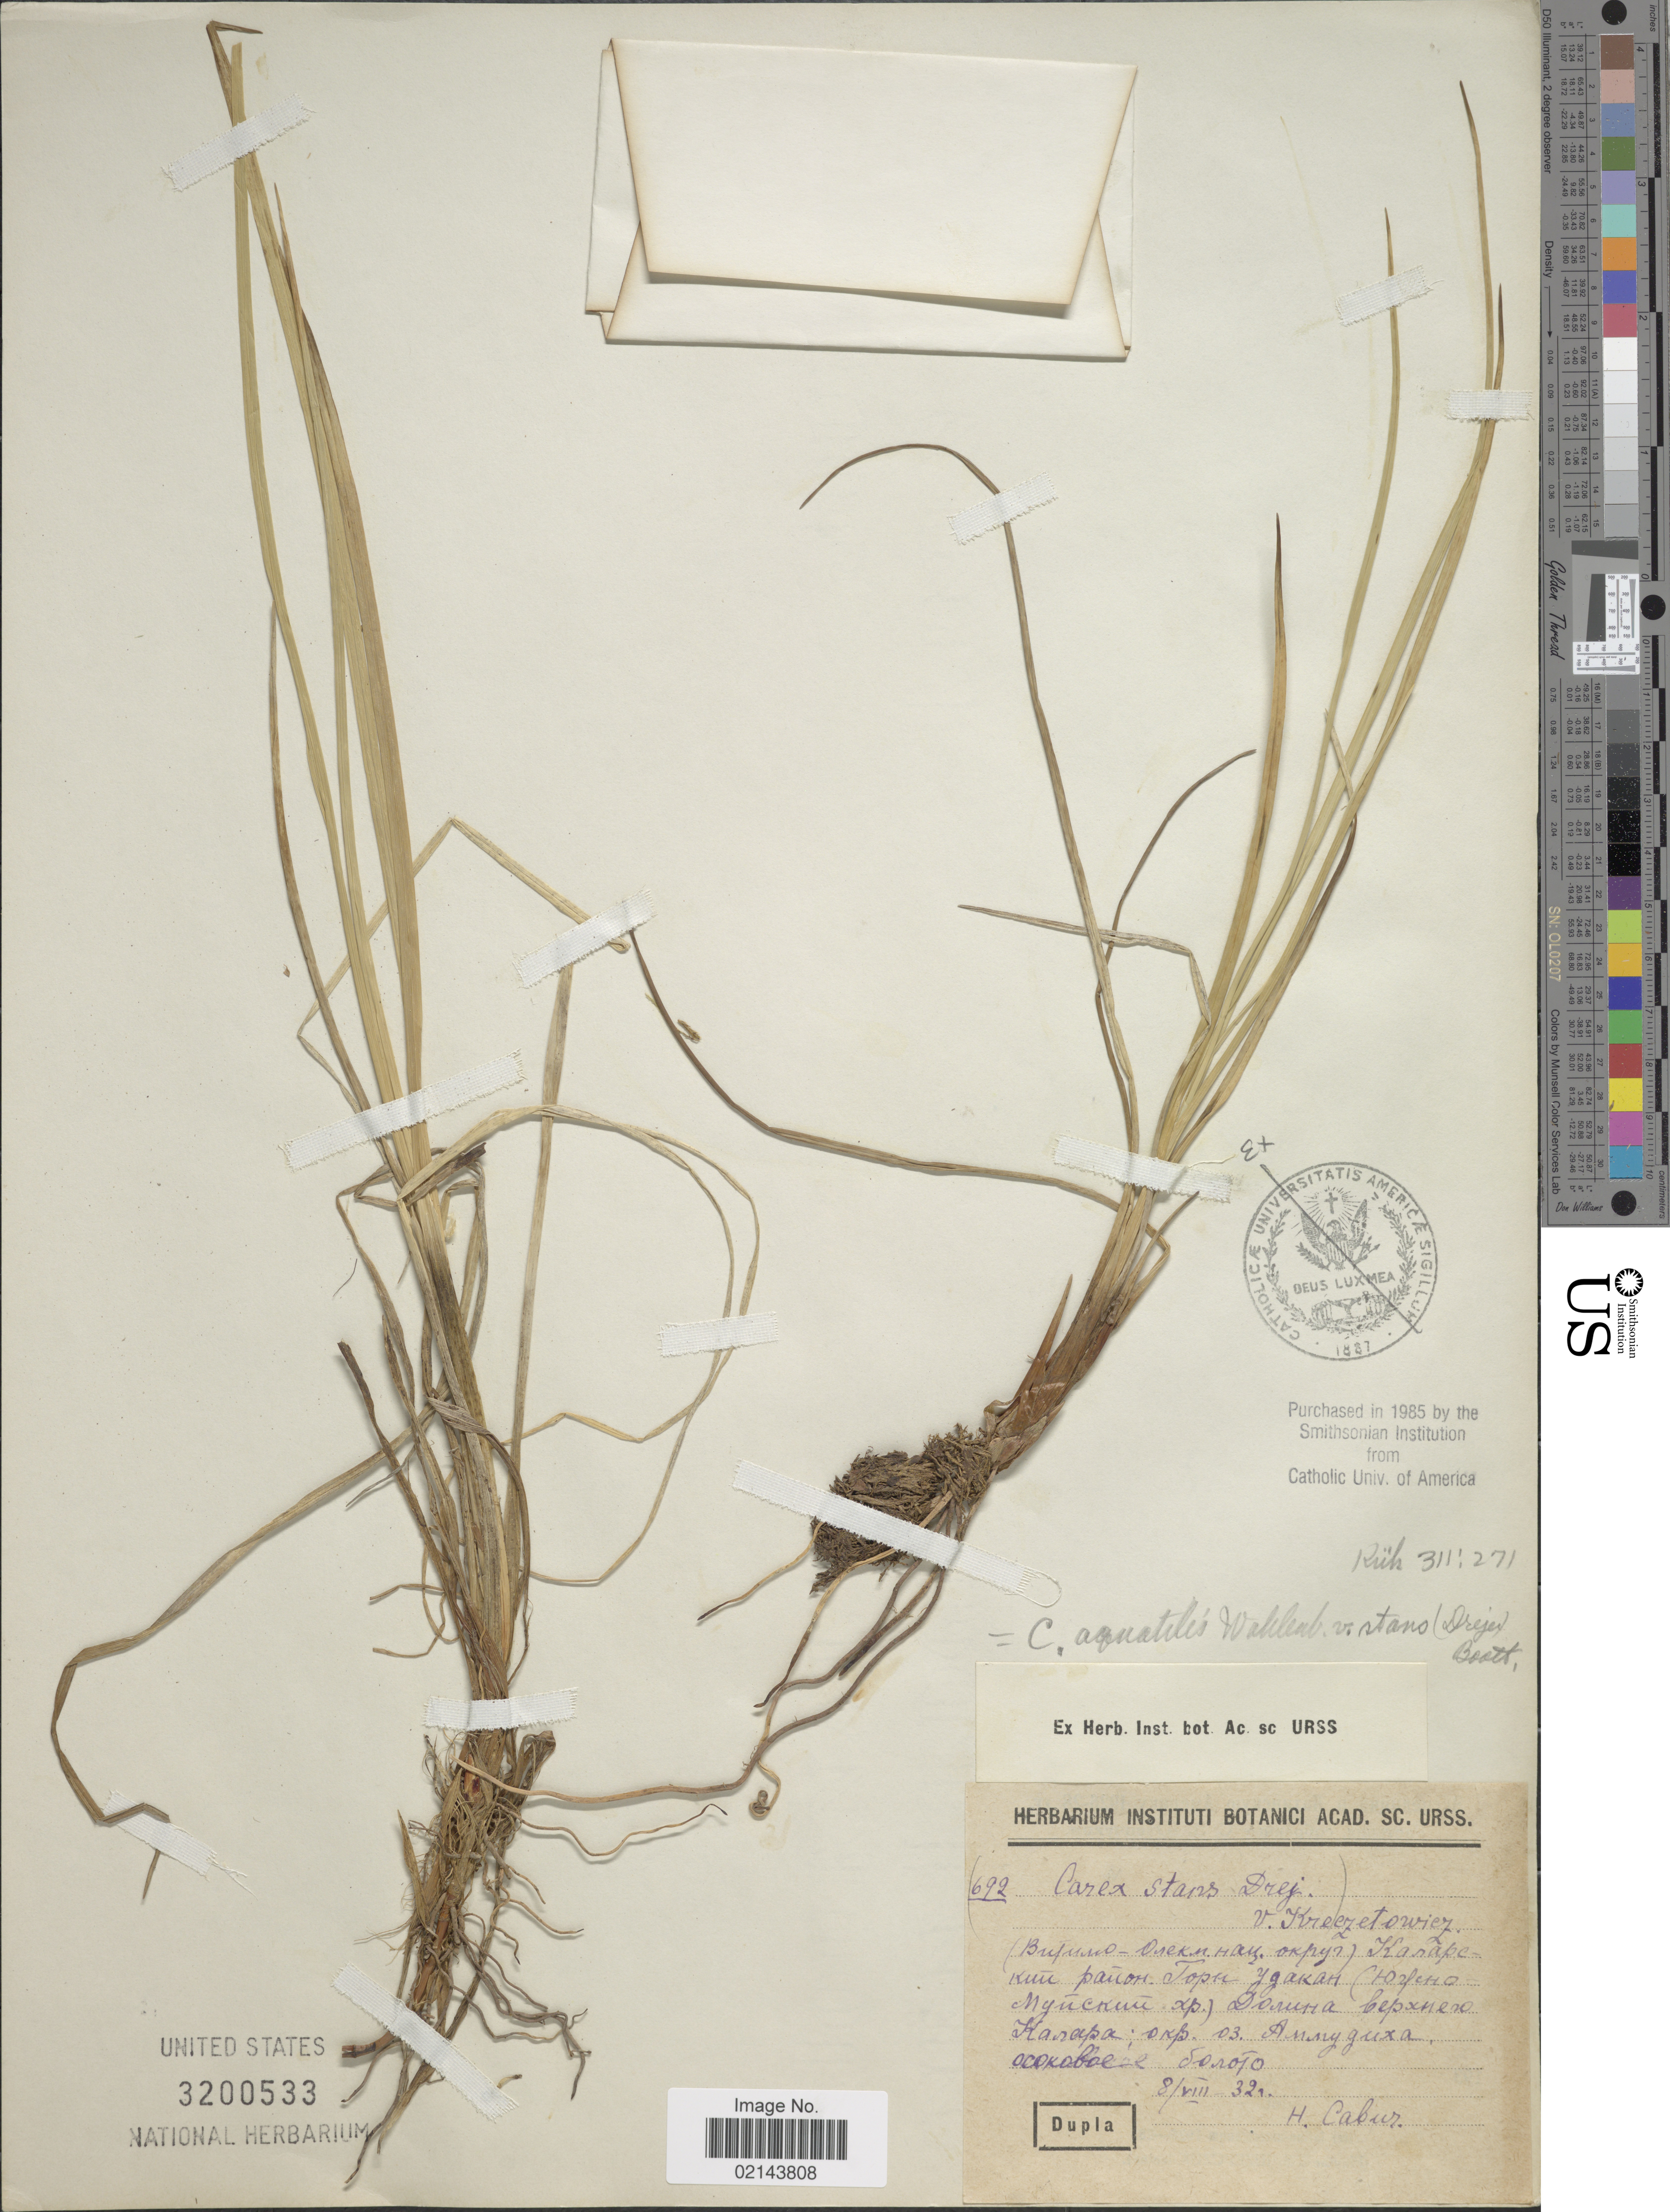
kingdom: Plantae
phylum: Tracheophyta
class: Liliopsida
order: Poales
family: Cyperaceae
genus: Carex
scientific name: Carex aquatilis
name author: Wahlenb.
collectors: H. Cabur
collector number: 692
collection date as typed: Transcribed d/m/y: 8/8/32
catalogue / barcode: US 3200533